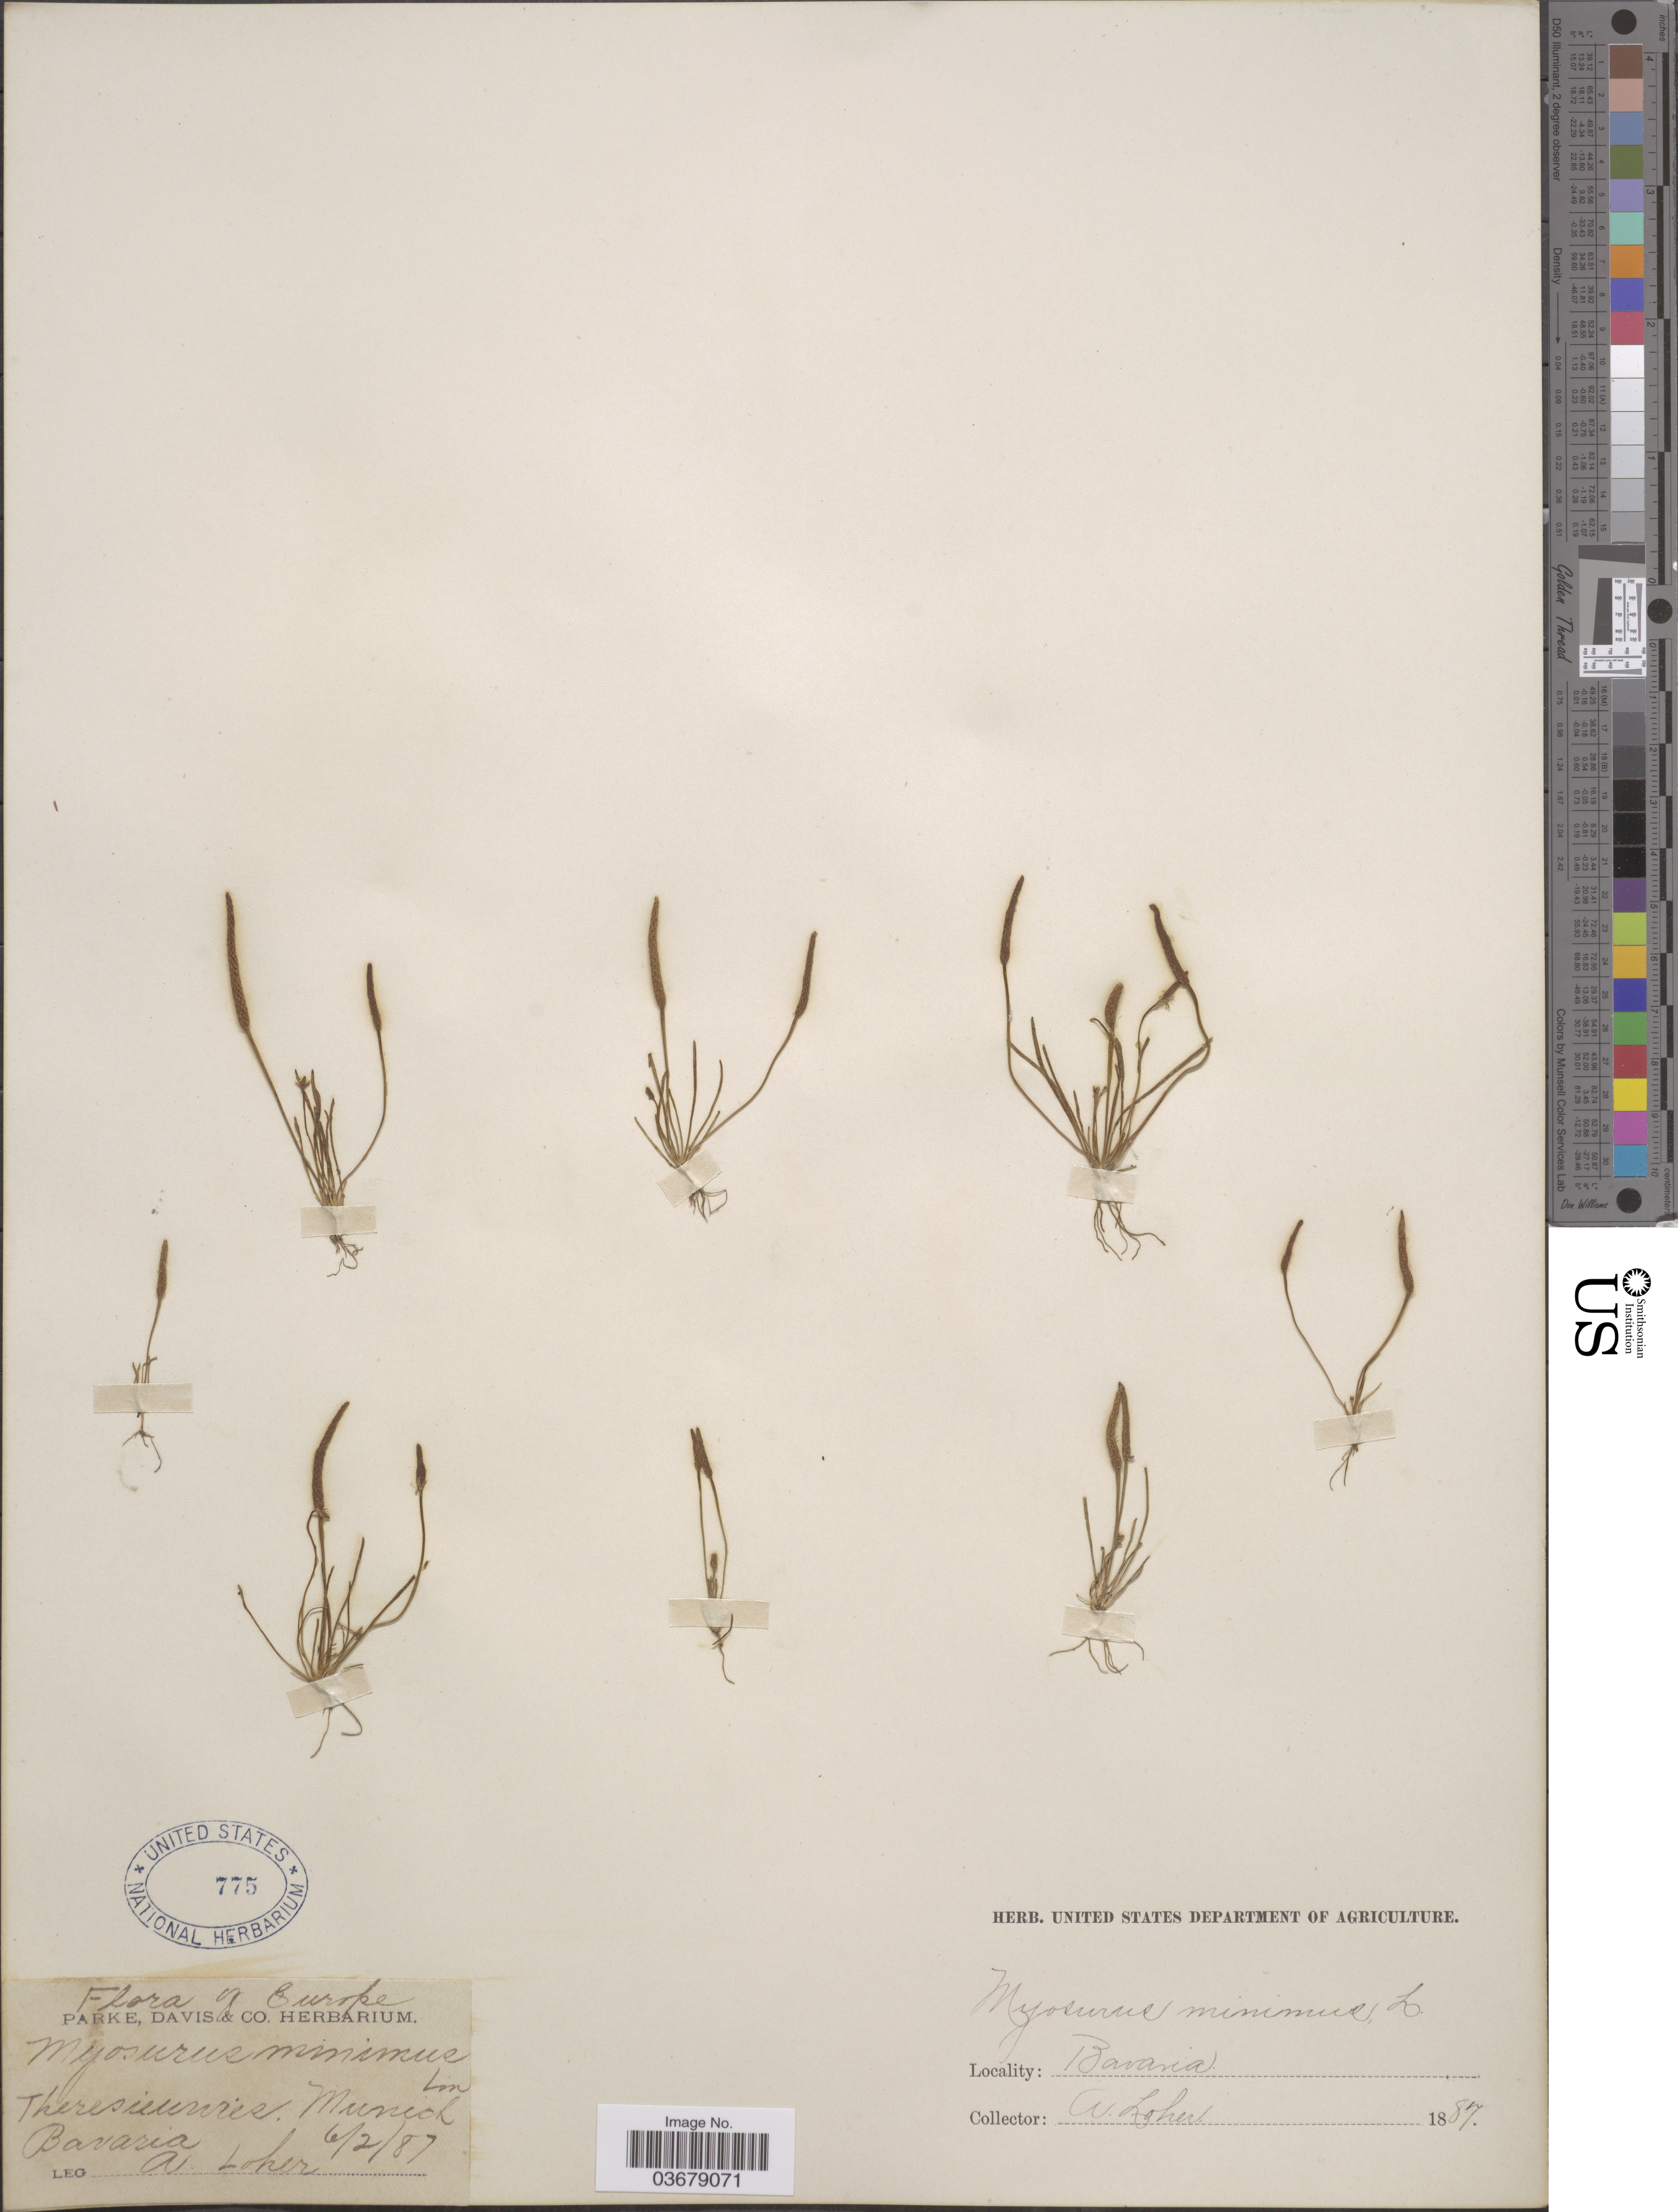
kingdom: Plantae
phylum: Tracheophyta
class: Magnoliopsida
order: Ranunculales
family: Ranunculaceae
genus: Myosurus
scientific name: Myosurus minimus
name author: L.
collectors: A. Loher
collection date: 1887-02-06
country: Germany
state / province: Bayern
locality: Theresienwiese Munich, Bavaria.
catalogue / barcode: US 775